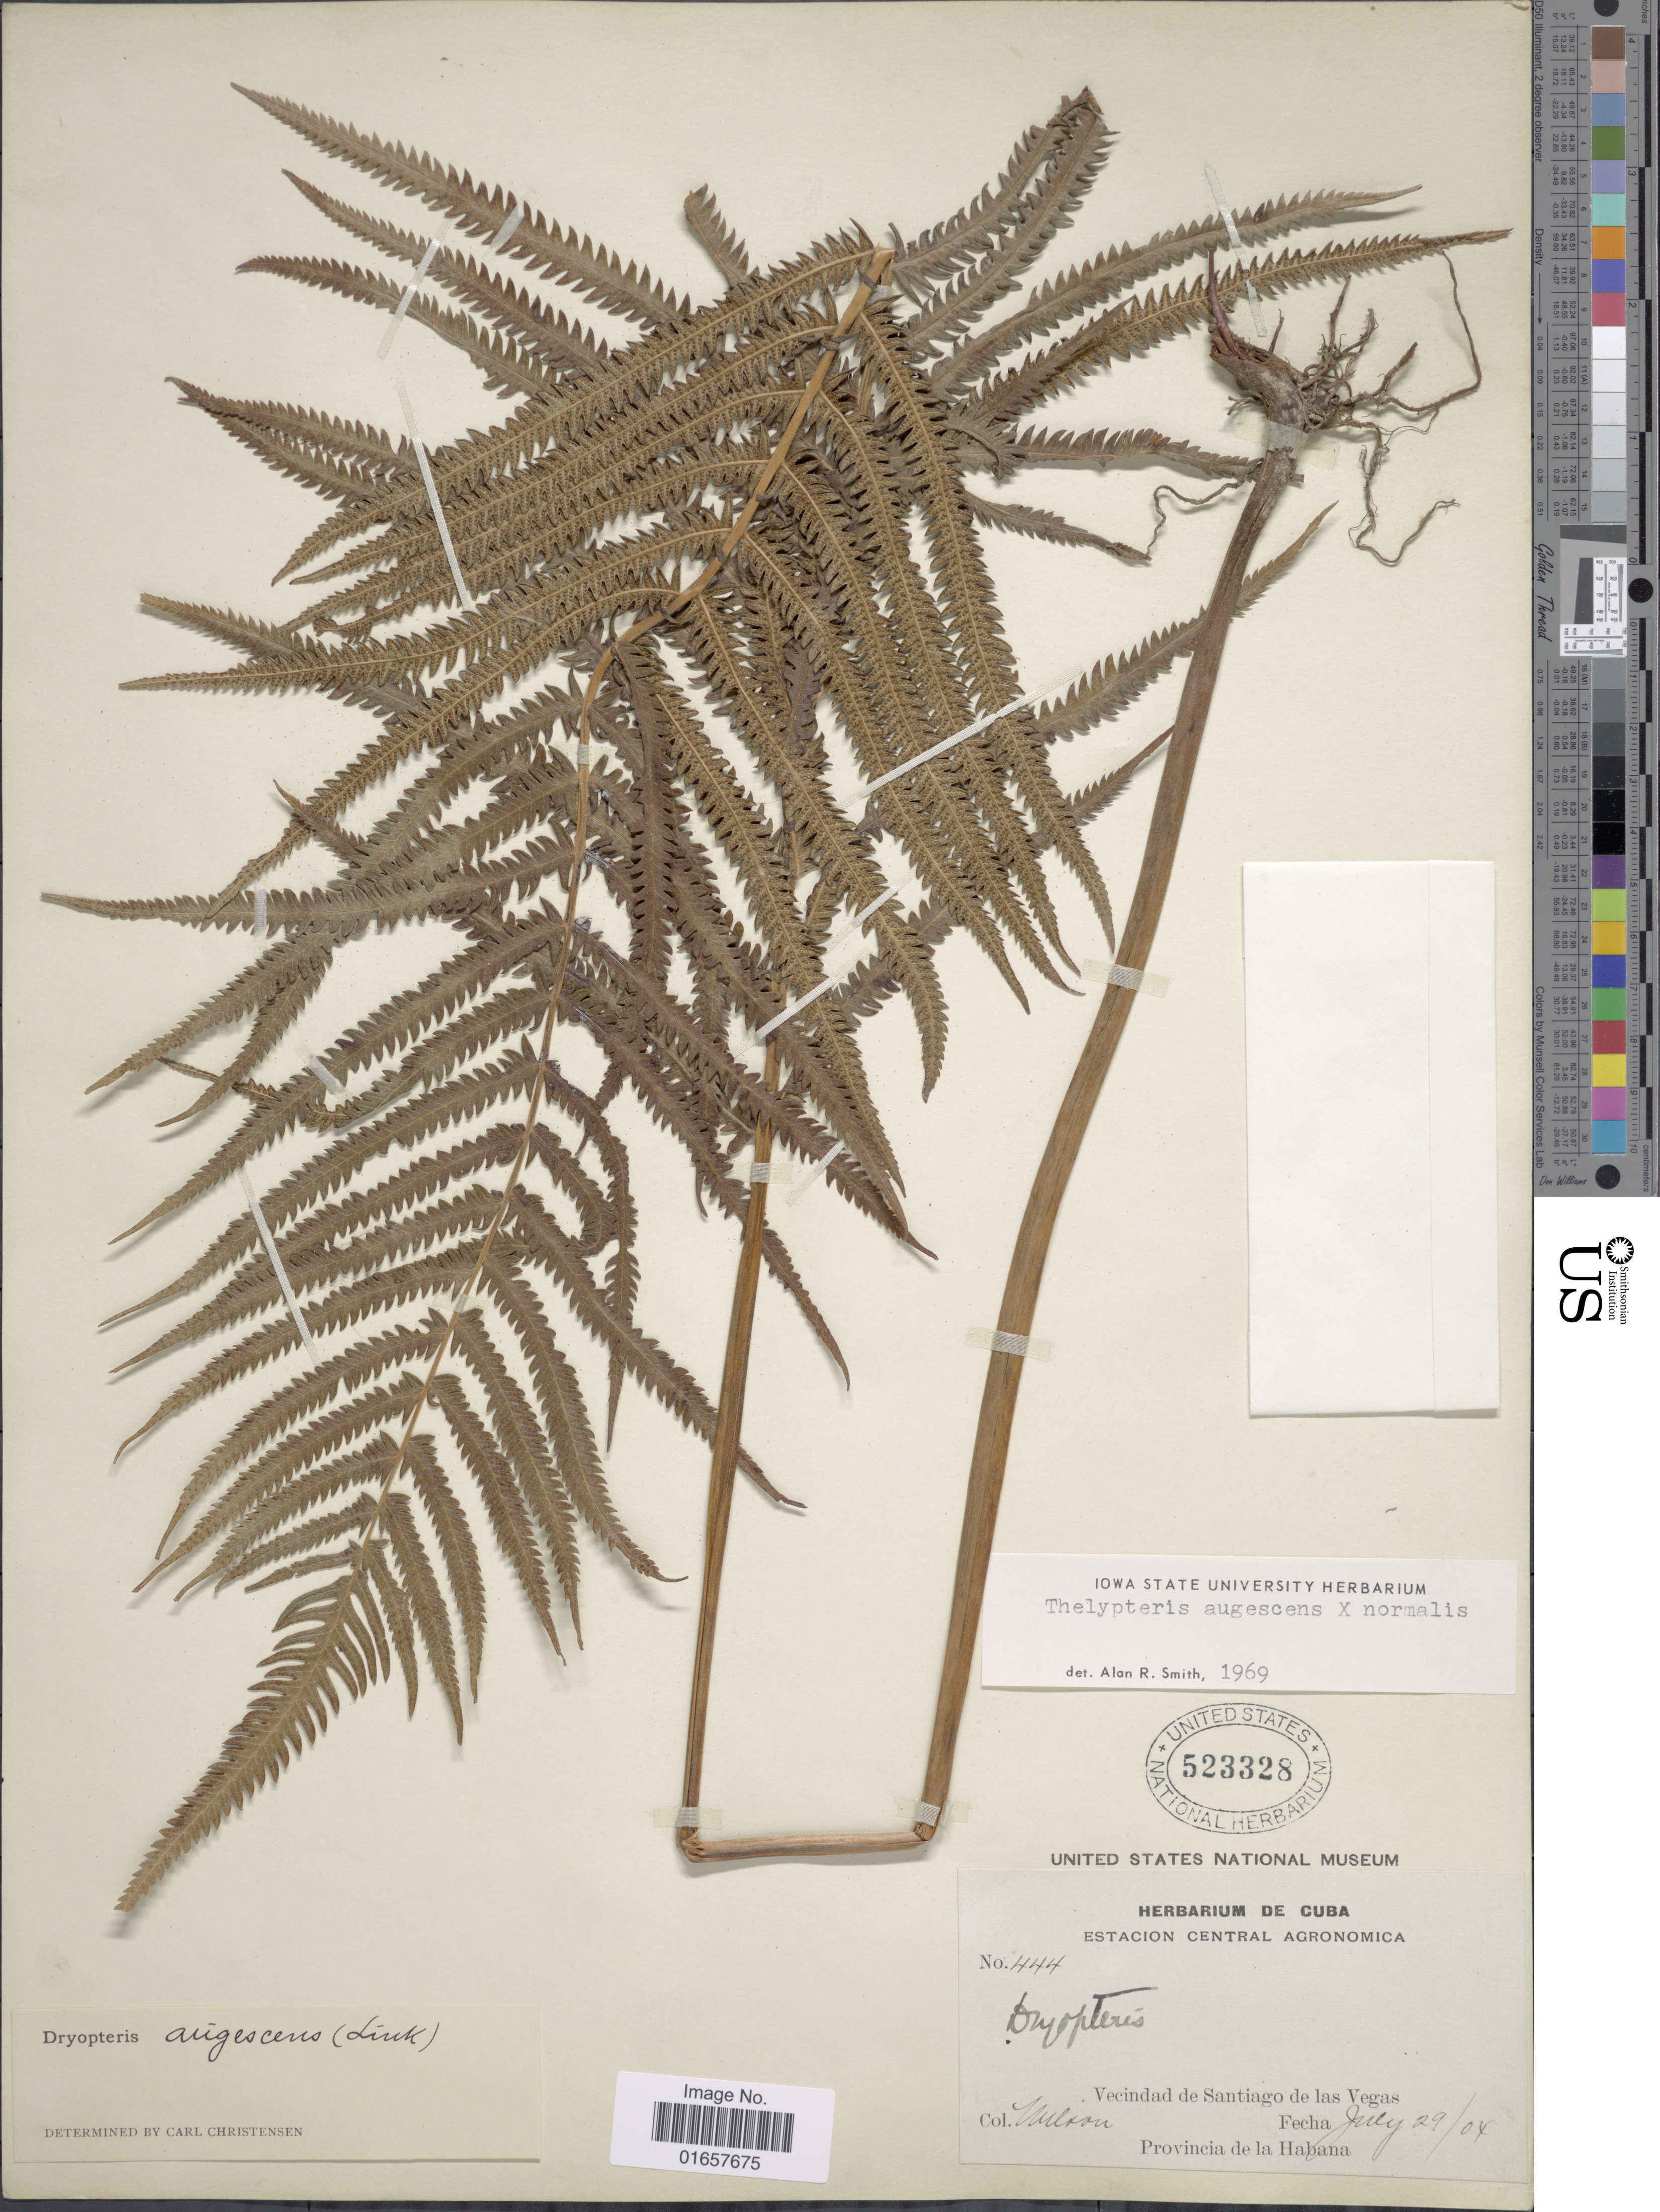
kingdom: Plantae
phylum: Tracheophyta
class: Polypodiopsida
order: Polypodiales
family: Thelypteridaceae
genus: Christella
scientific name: Christella augescens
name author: (Link) Pic. Serm.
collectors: -- Wilson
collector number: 444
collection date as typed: Transcribed d/m/y: 29/7/4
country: Cuba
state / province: La Habana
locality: Vecindad de Santiago de las Vegas.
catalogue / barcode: US 523328